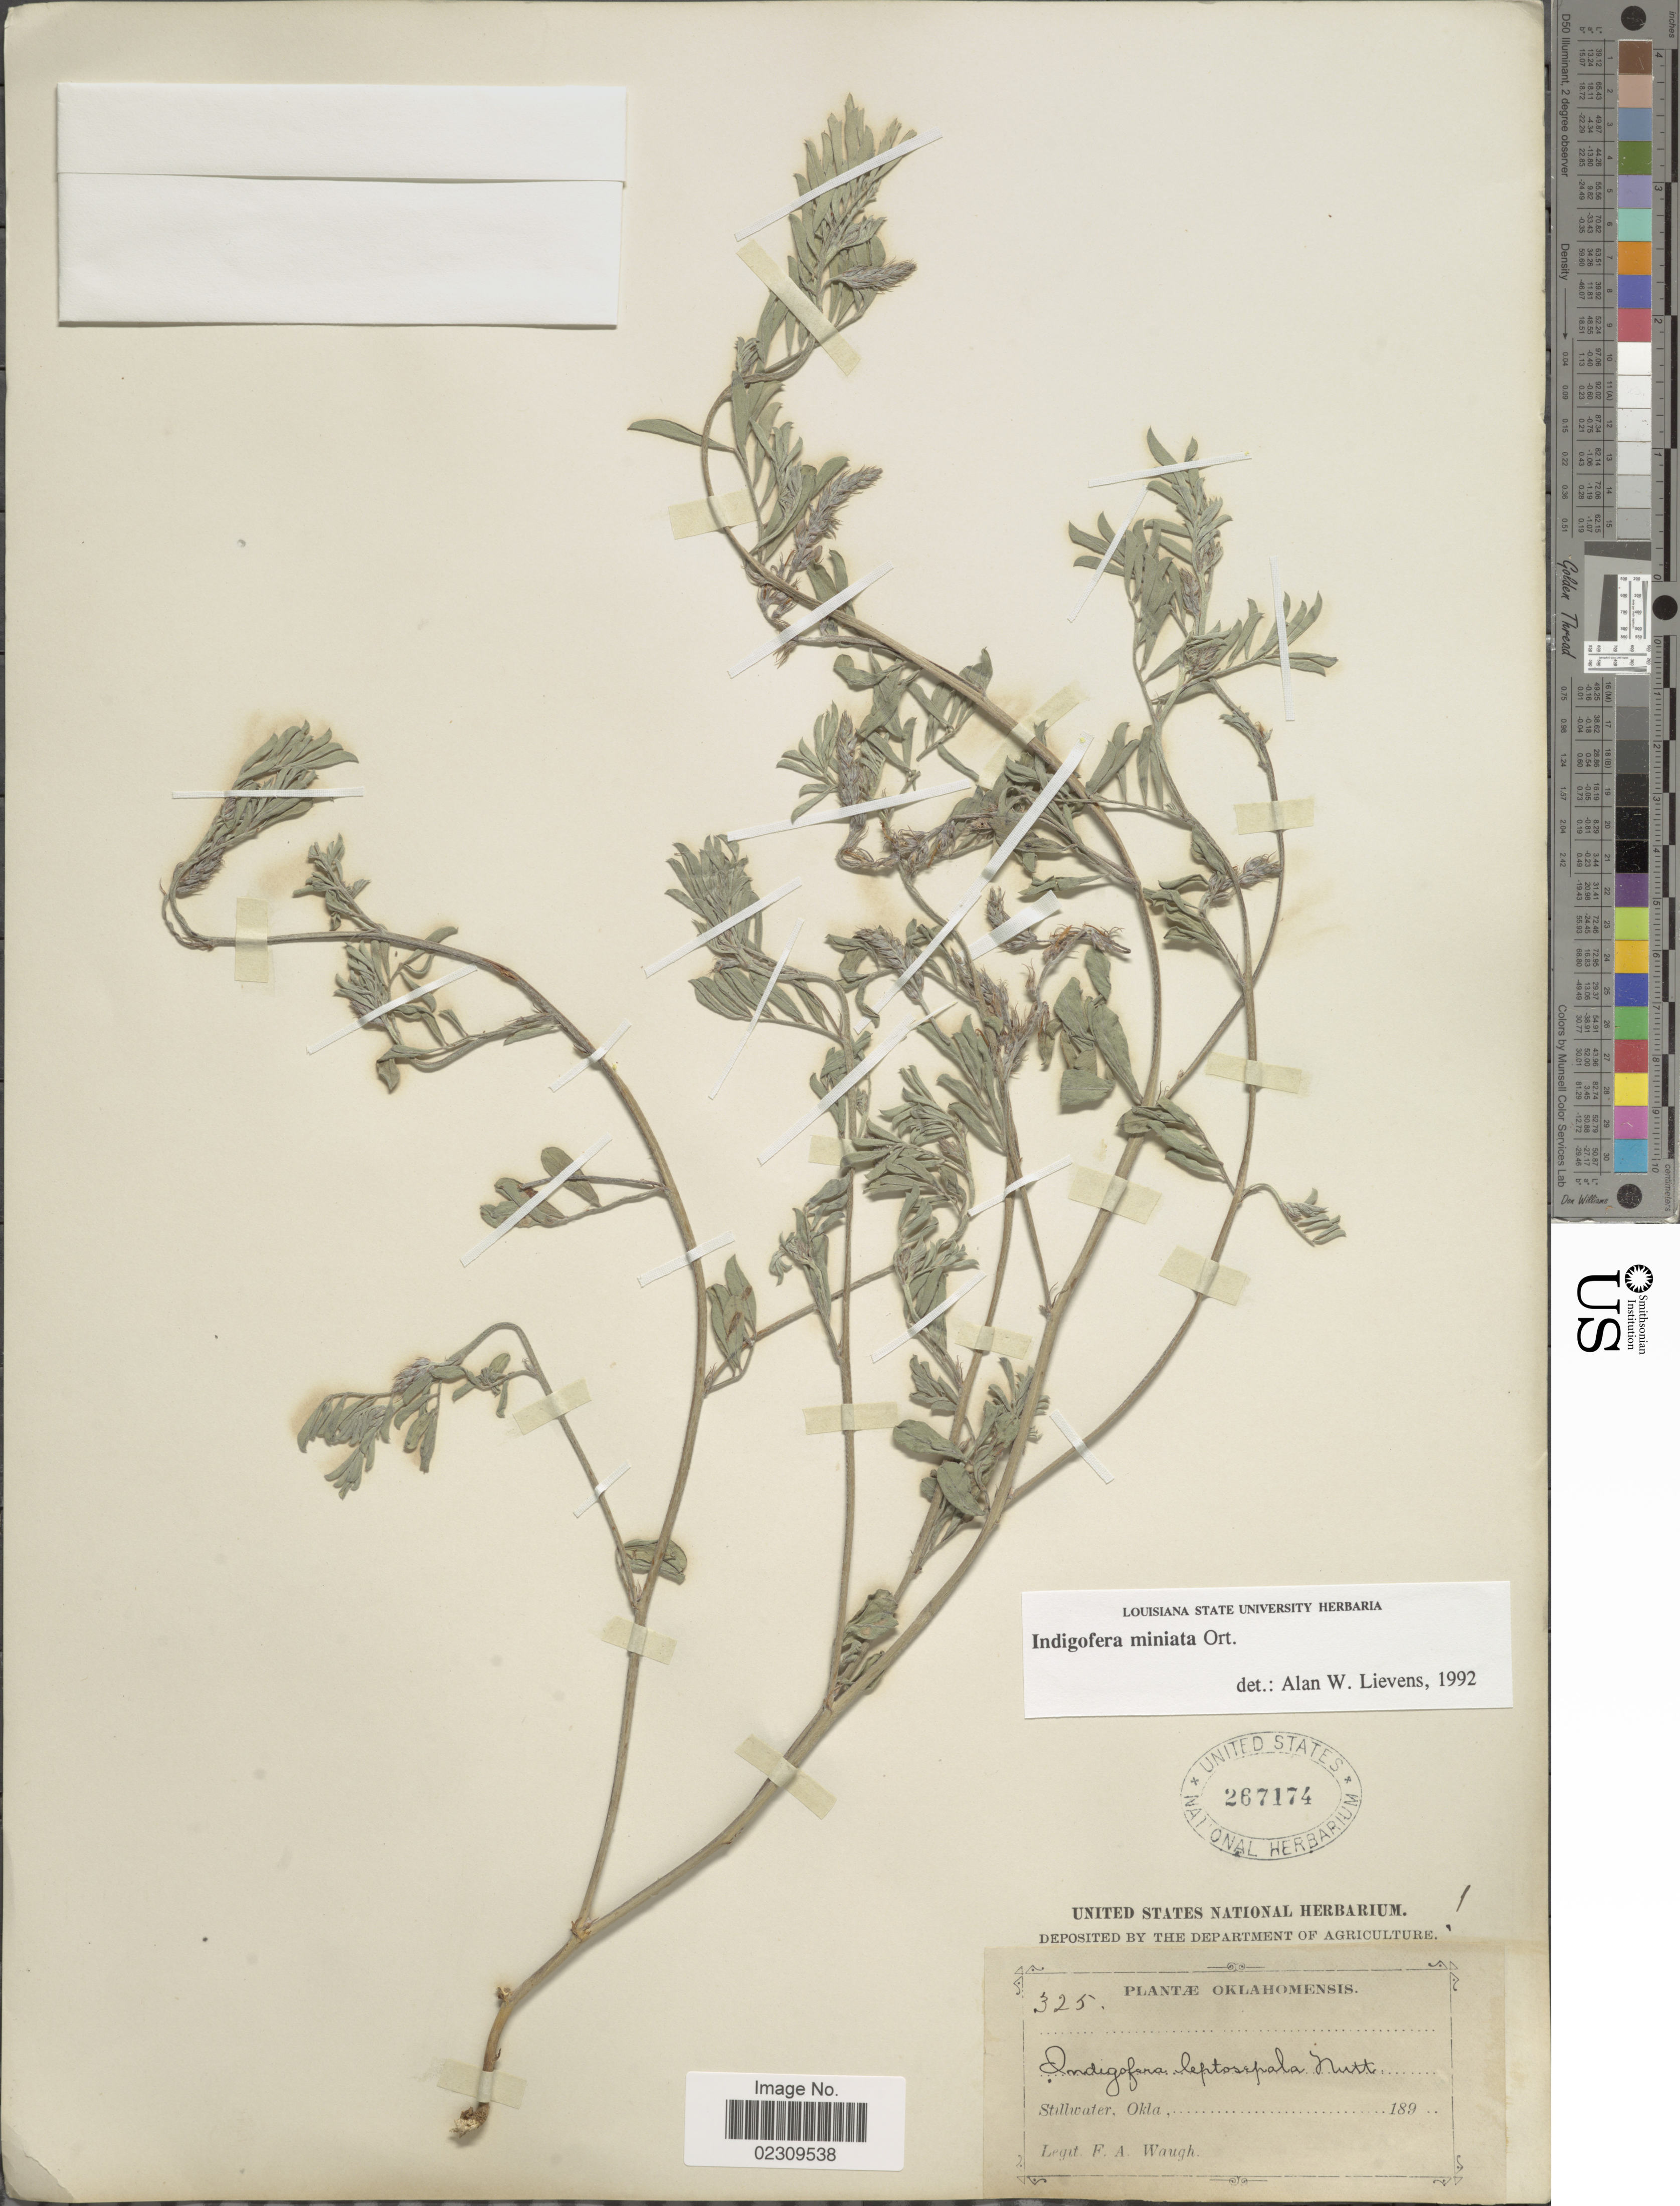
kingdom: Plantae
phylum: Tracheophyta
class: Magnoliopsida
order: Fabales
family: Fabaceae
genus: Indigofera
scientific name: Indigofera miniata var. leptosepala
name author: Ortega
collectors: F. Waugh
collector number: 325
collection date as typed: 189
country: United States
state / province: Oklahoma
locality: Oklahomensis. Stillwater, Okla.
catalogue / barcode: US 267174